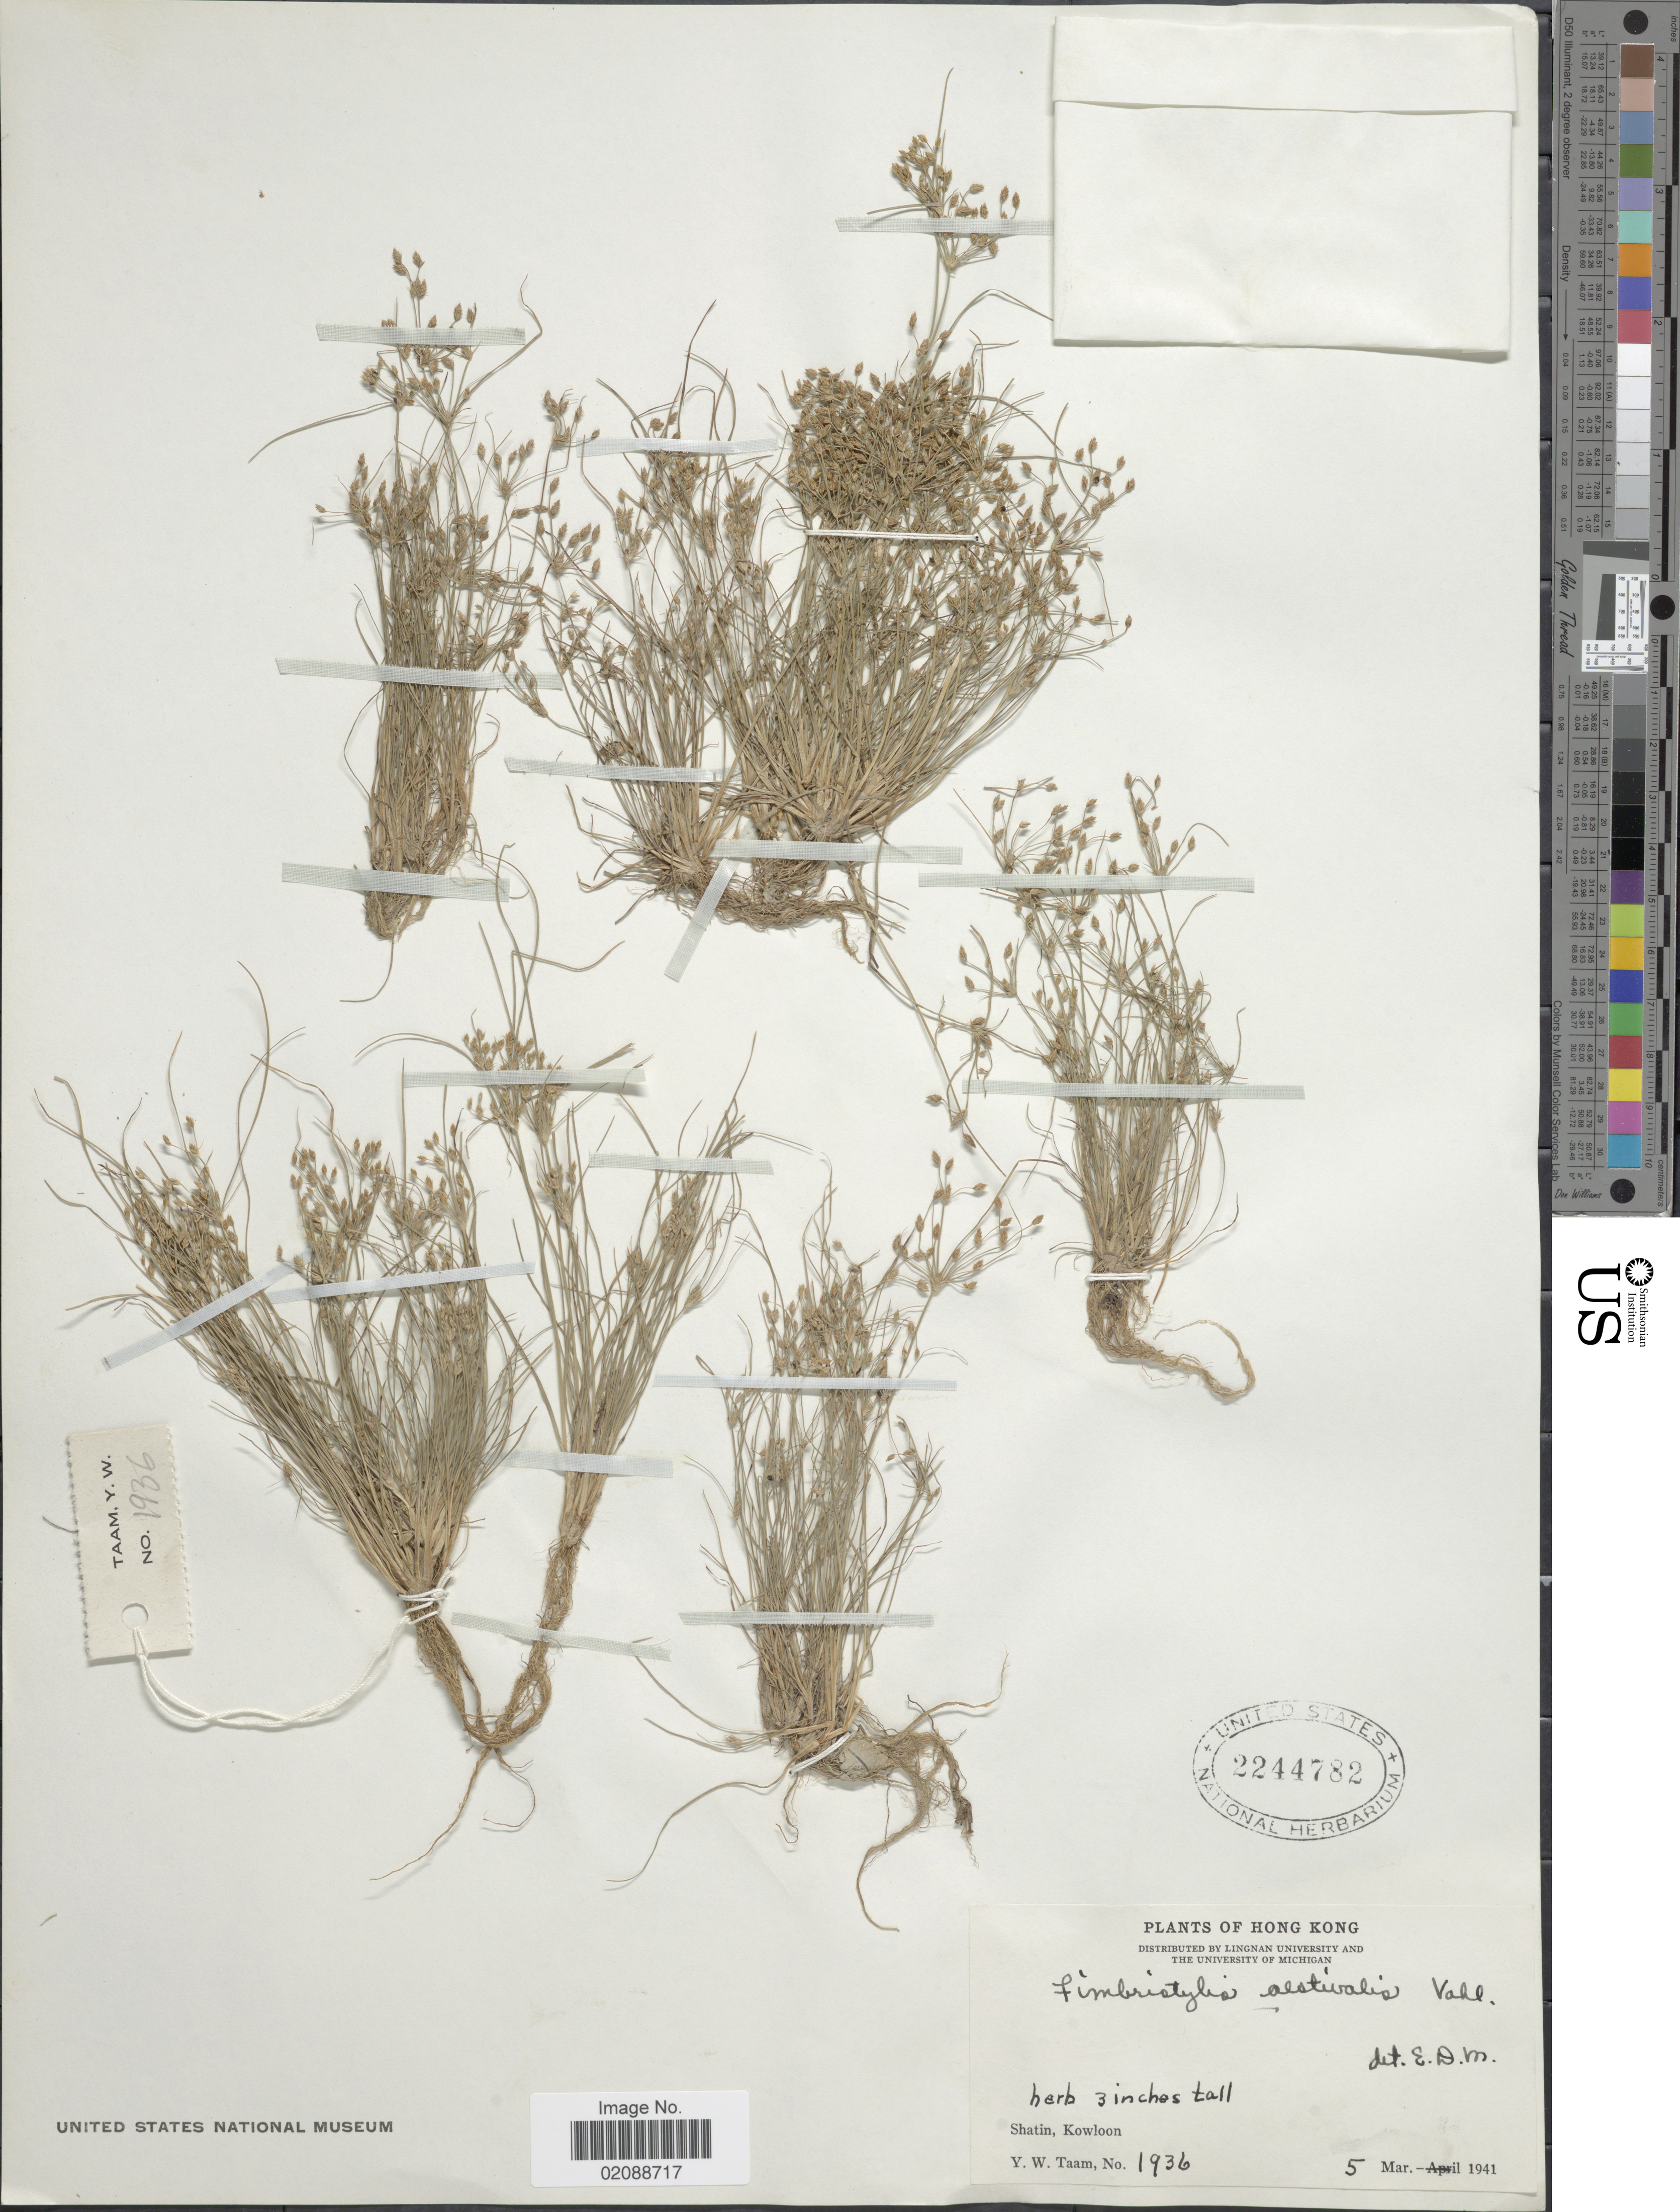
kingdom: Plantae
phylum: Tracheophyta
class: Liliopsida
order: Poales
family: Cyperaceae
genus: Fimbristylis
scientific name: Fimbristylis aestivalis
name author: (Retz.) Vahl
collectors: Y. W. Taam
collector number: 1936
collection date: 1941-03-05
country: China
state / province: Hong Kong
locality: Shatin, Kowloon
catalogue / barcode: US 2244782